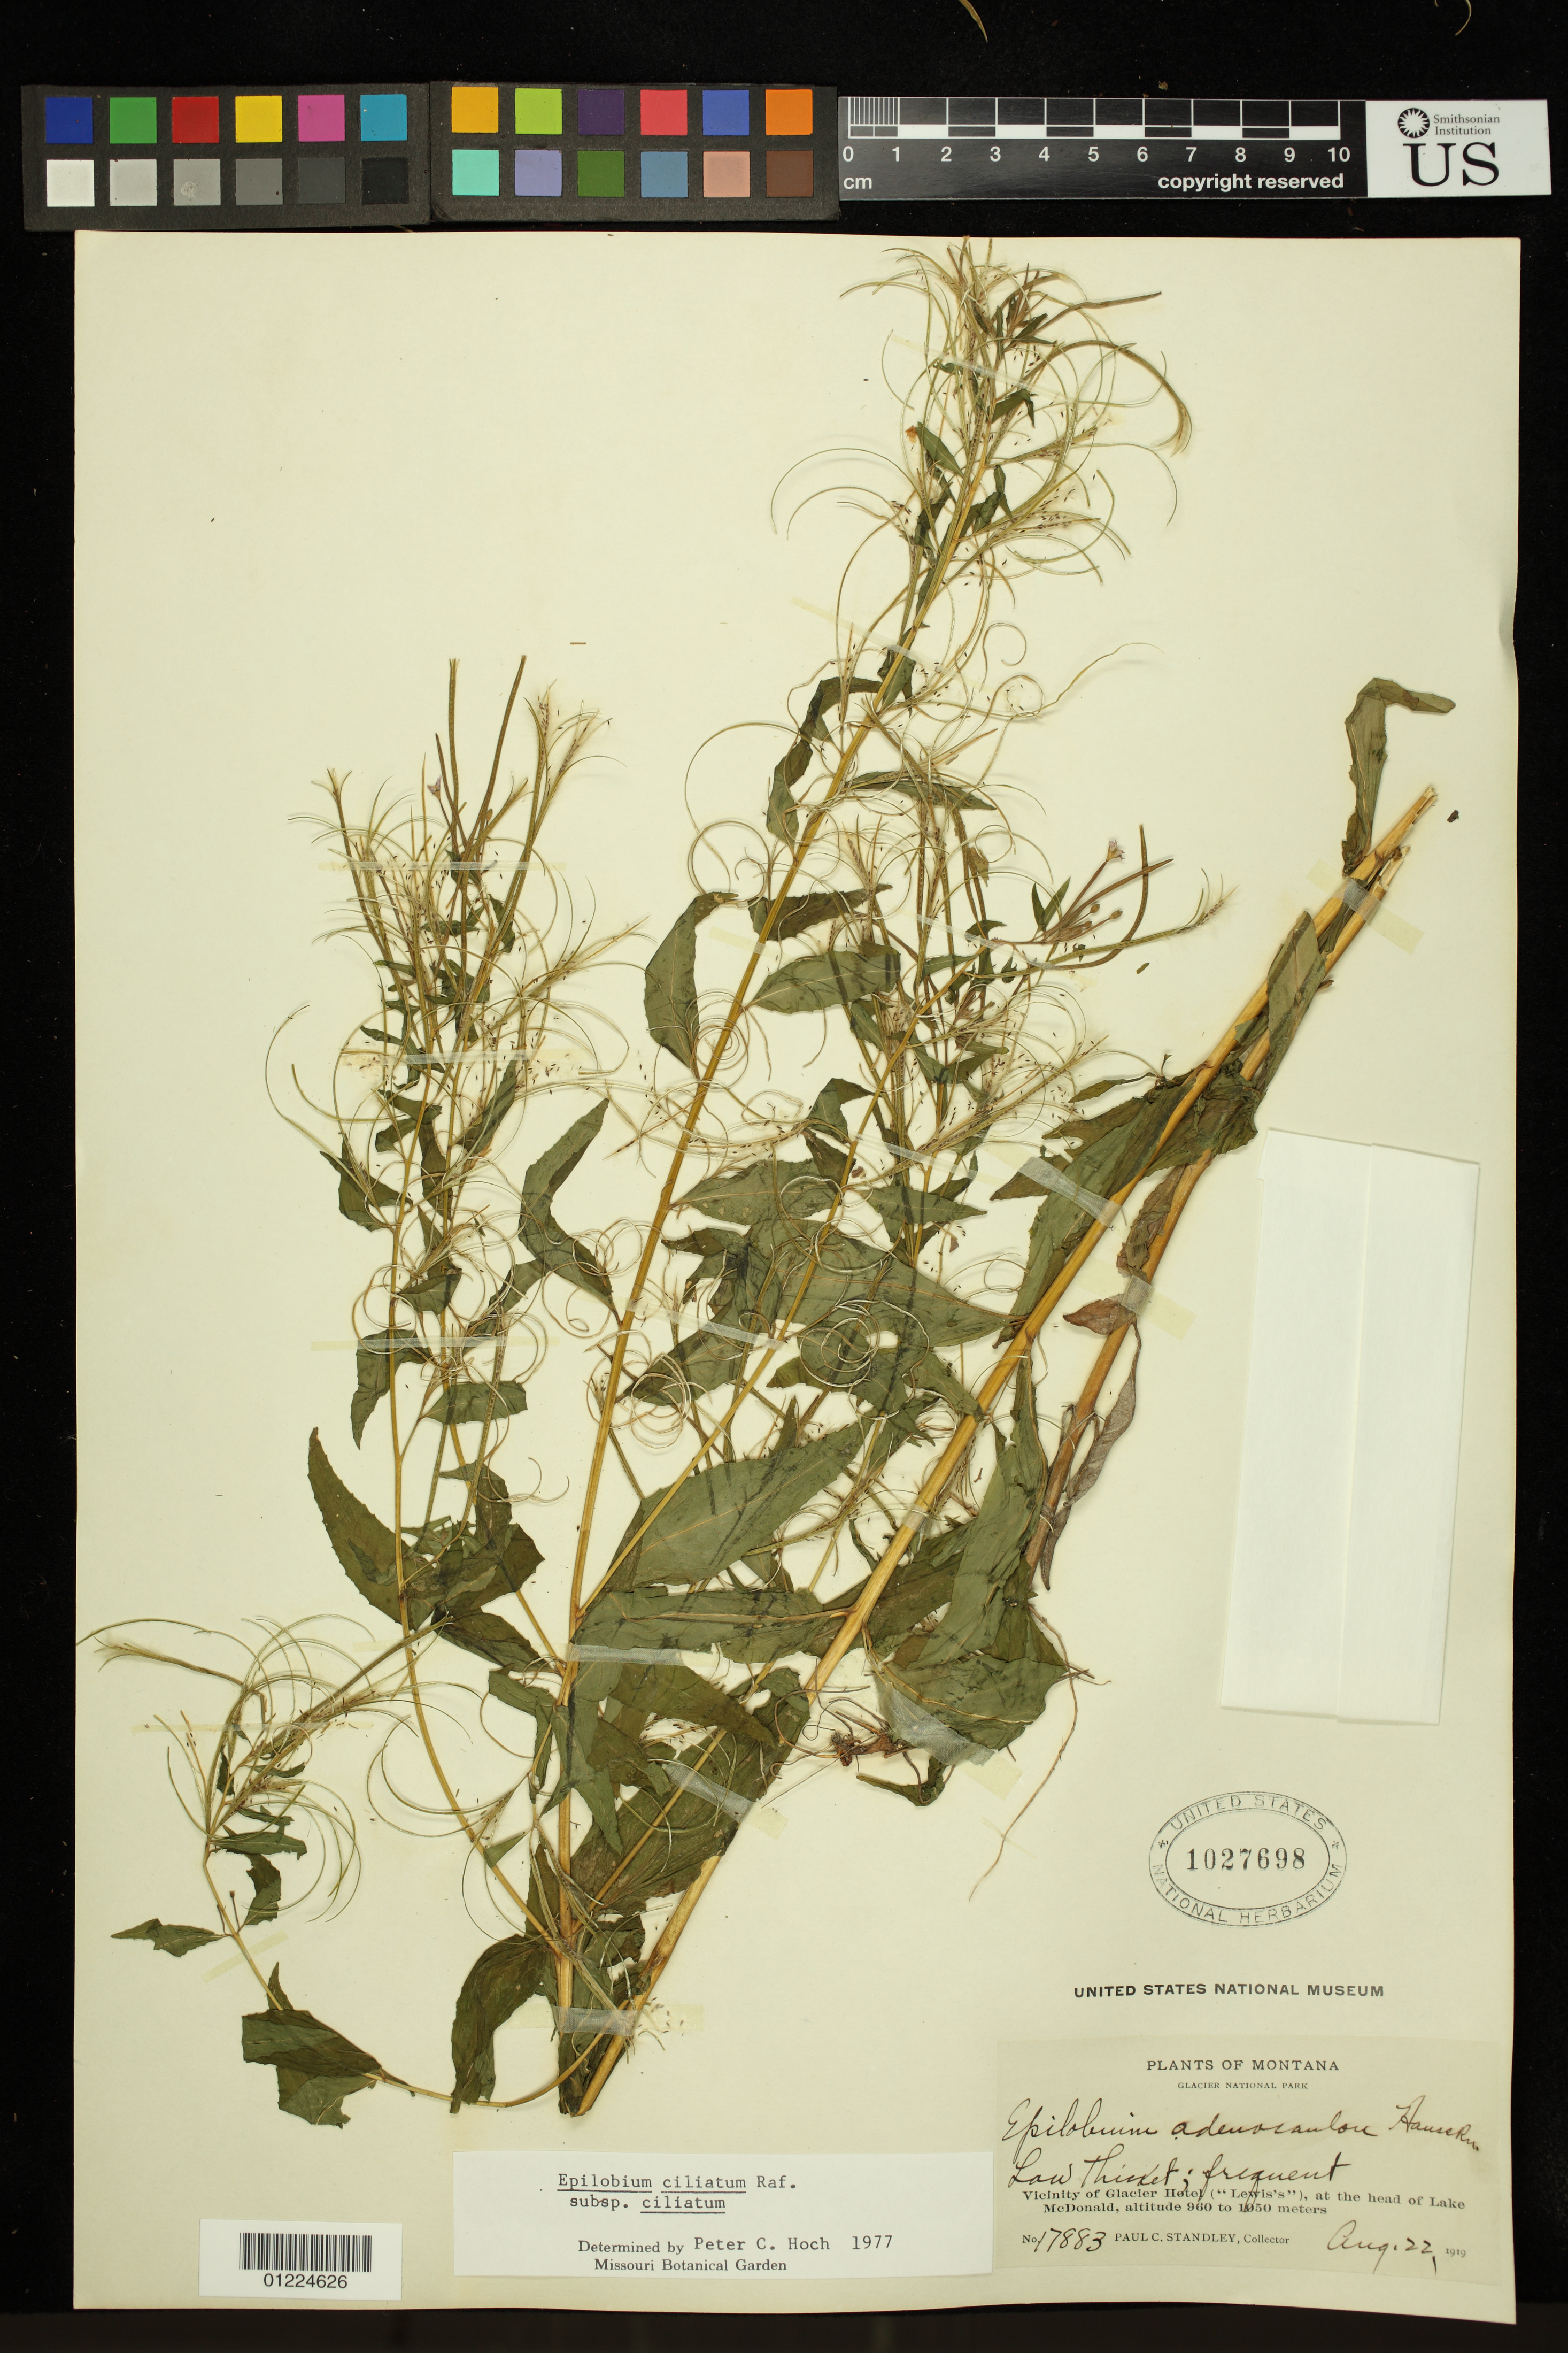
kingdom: Plantae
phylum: Tracheophyta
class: Magnoliopsida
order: Myrtales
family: Onagraceae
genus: Epilobium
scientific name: Epilobium ciliatum subsp. ciliatum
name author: Raf.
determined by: Hoch, P. C.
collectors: P. C. Standley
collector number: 17883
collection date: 1919-08-22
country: United States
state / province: Montana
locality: Vicinity of Glacier Hotel ("Lewis's"), at the head of Lake McDonald.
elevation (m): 960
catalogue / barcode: US 1027698